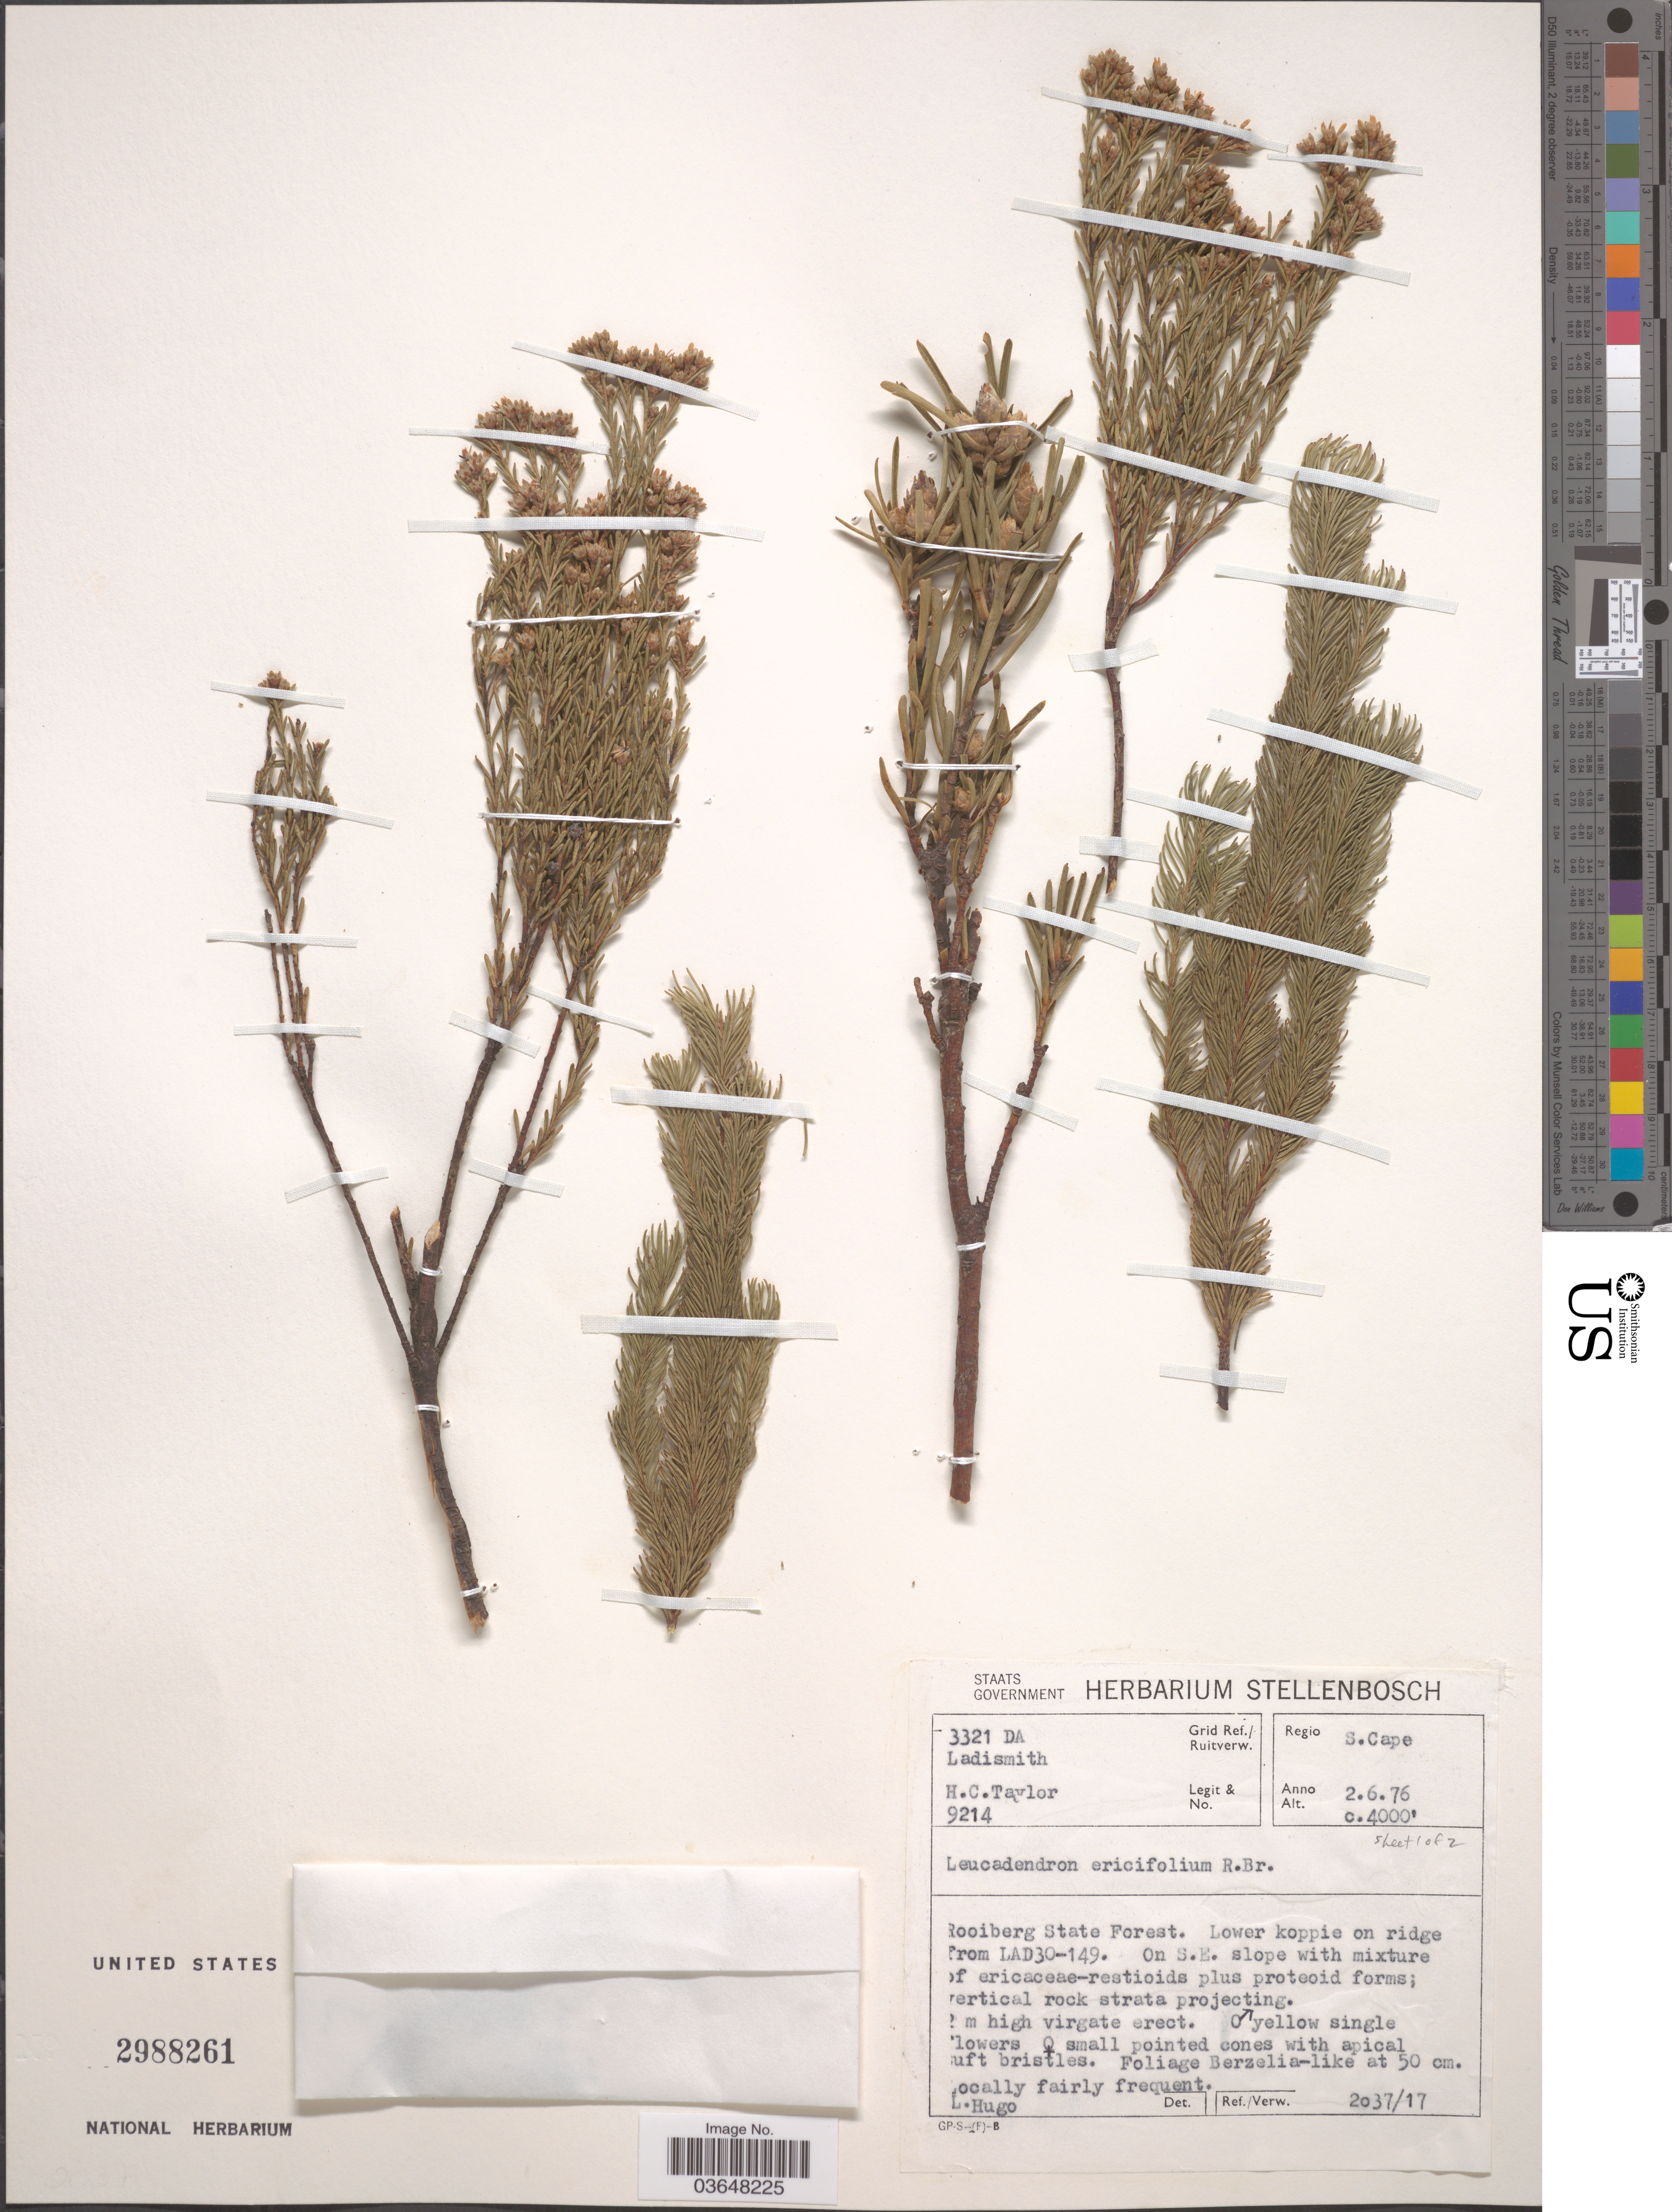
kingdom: Plantae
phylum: Tracheophyta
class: Magnoliopsida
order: Proteales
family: Proteaceae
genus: Leucadendron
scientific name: Leucadendron ericifolium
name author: R. Br.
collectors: H. Taylor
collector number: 9214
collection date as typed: Transcribed d/m/y: 2/6/76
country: South Africa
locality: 3321 DA Ladismith Grid Ref./Ruitverw. Regio S. Cape. Rooiberg State Forest. Lower koppie on ridge from LAD30-149. On S. E. slope.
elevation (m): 1219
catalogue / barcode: US 2988261